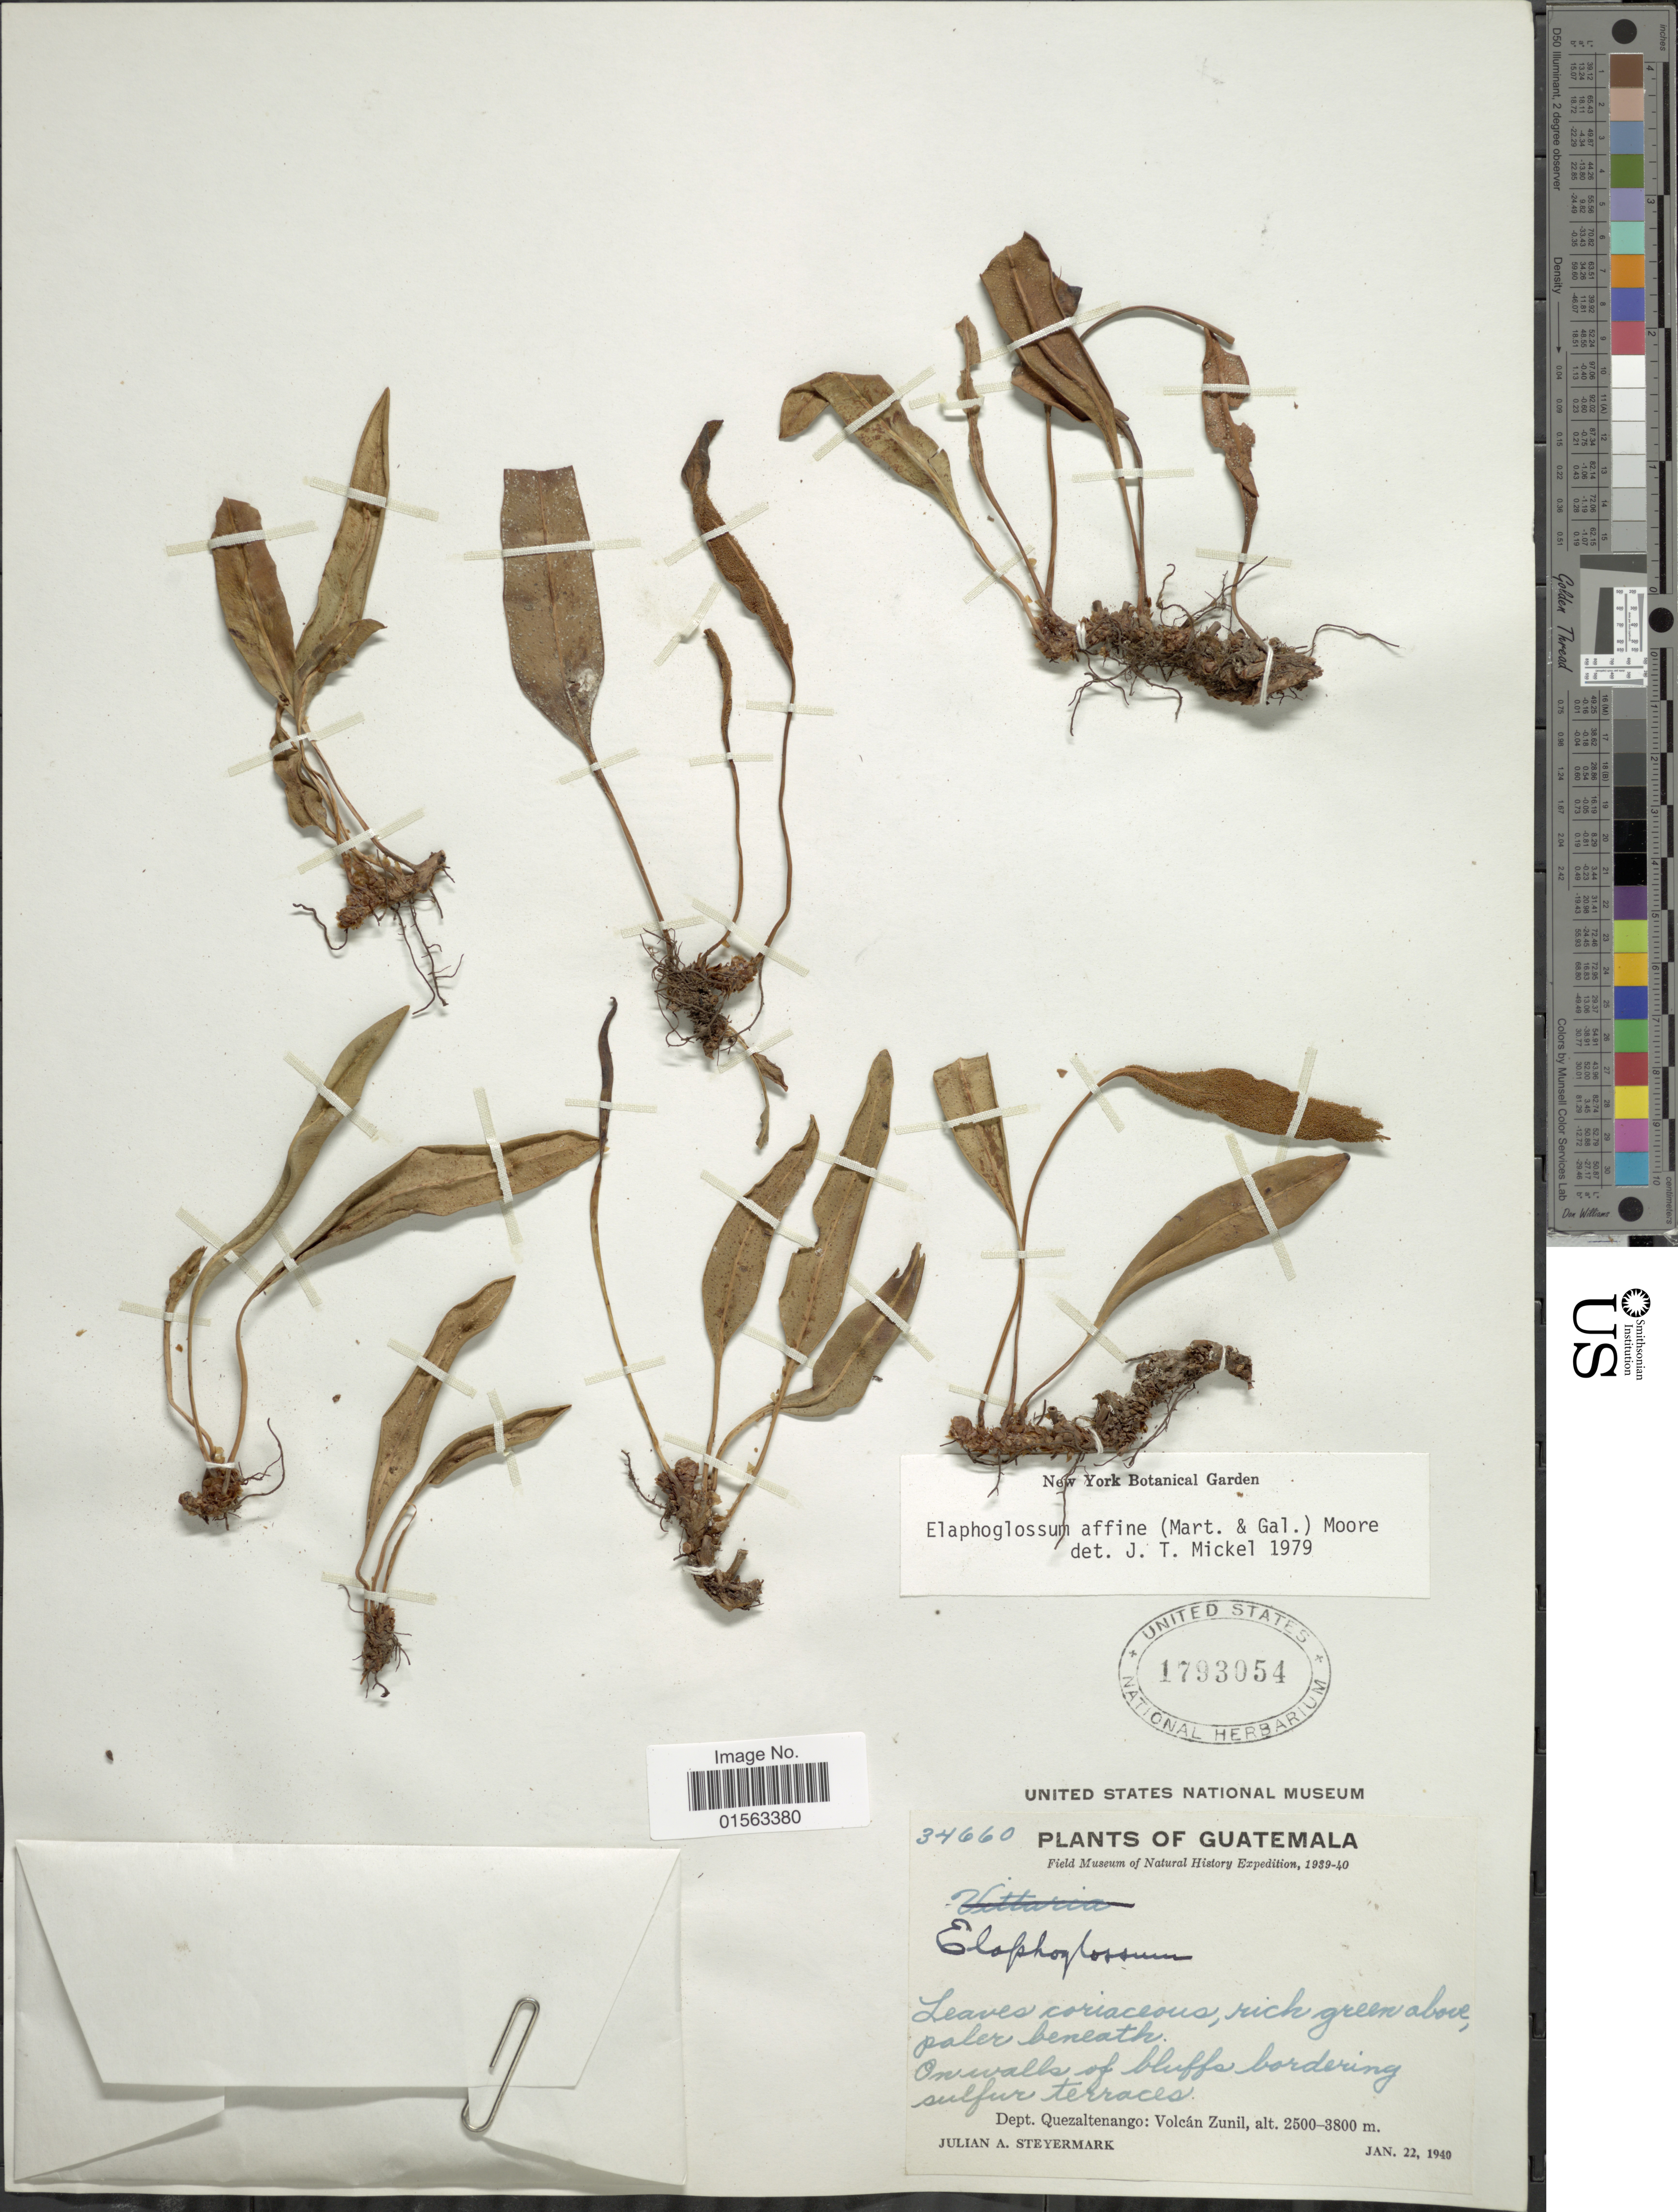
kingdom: Plantae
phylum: Tracheophyta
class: Polypodiopsida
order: Polypodiales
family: Dryopteridaceae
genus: Elaphoglossum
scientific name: Elaphoglossum affine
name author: (M. Martens & Galeotti) T. Moore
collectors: J. Steyermark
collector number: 34660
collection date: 1940-01-22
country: Guatemala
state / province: Quetzaltenango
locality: Dept. Quezaltenango: Volcan Zunil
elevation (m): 2500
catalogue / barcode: US 1793054